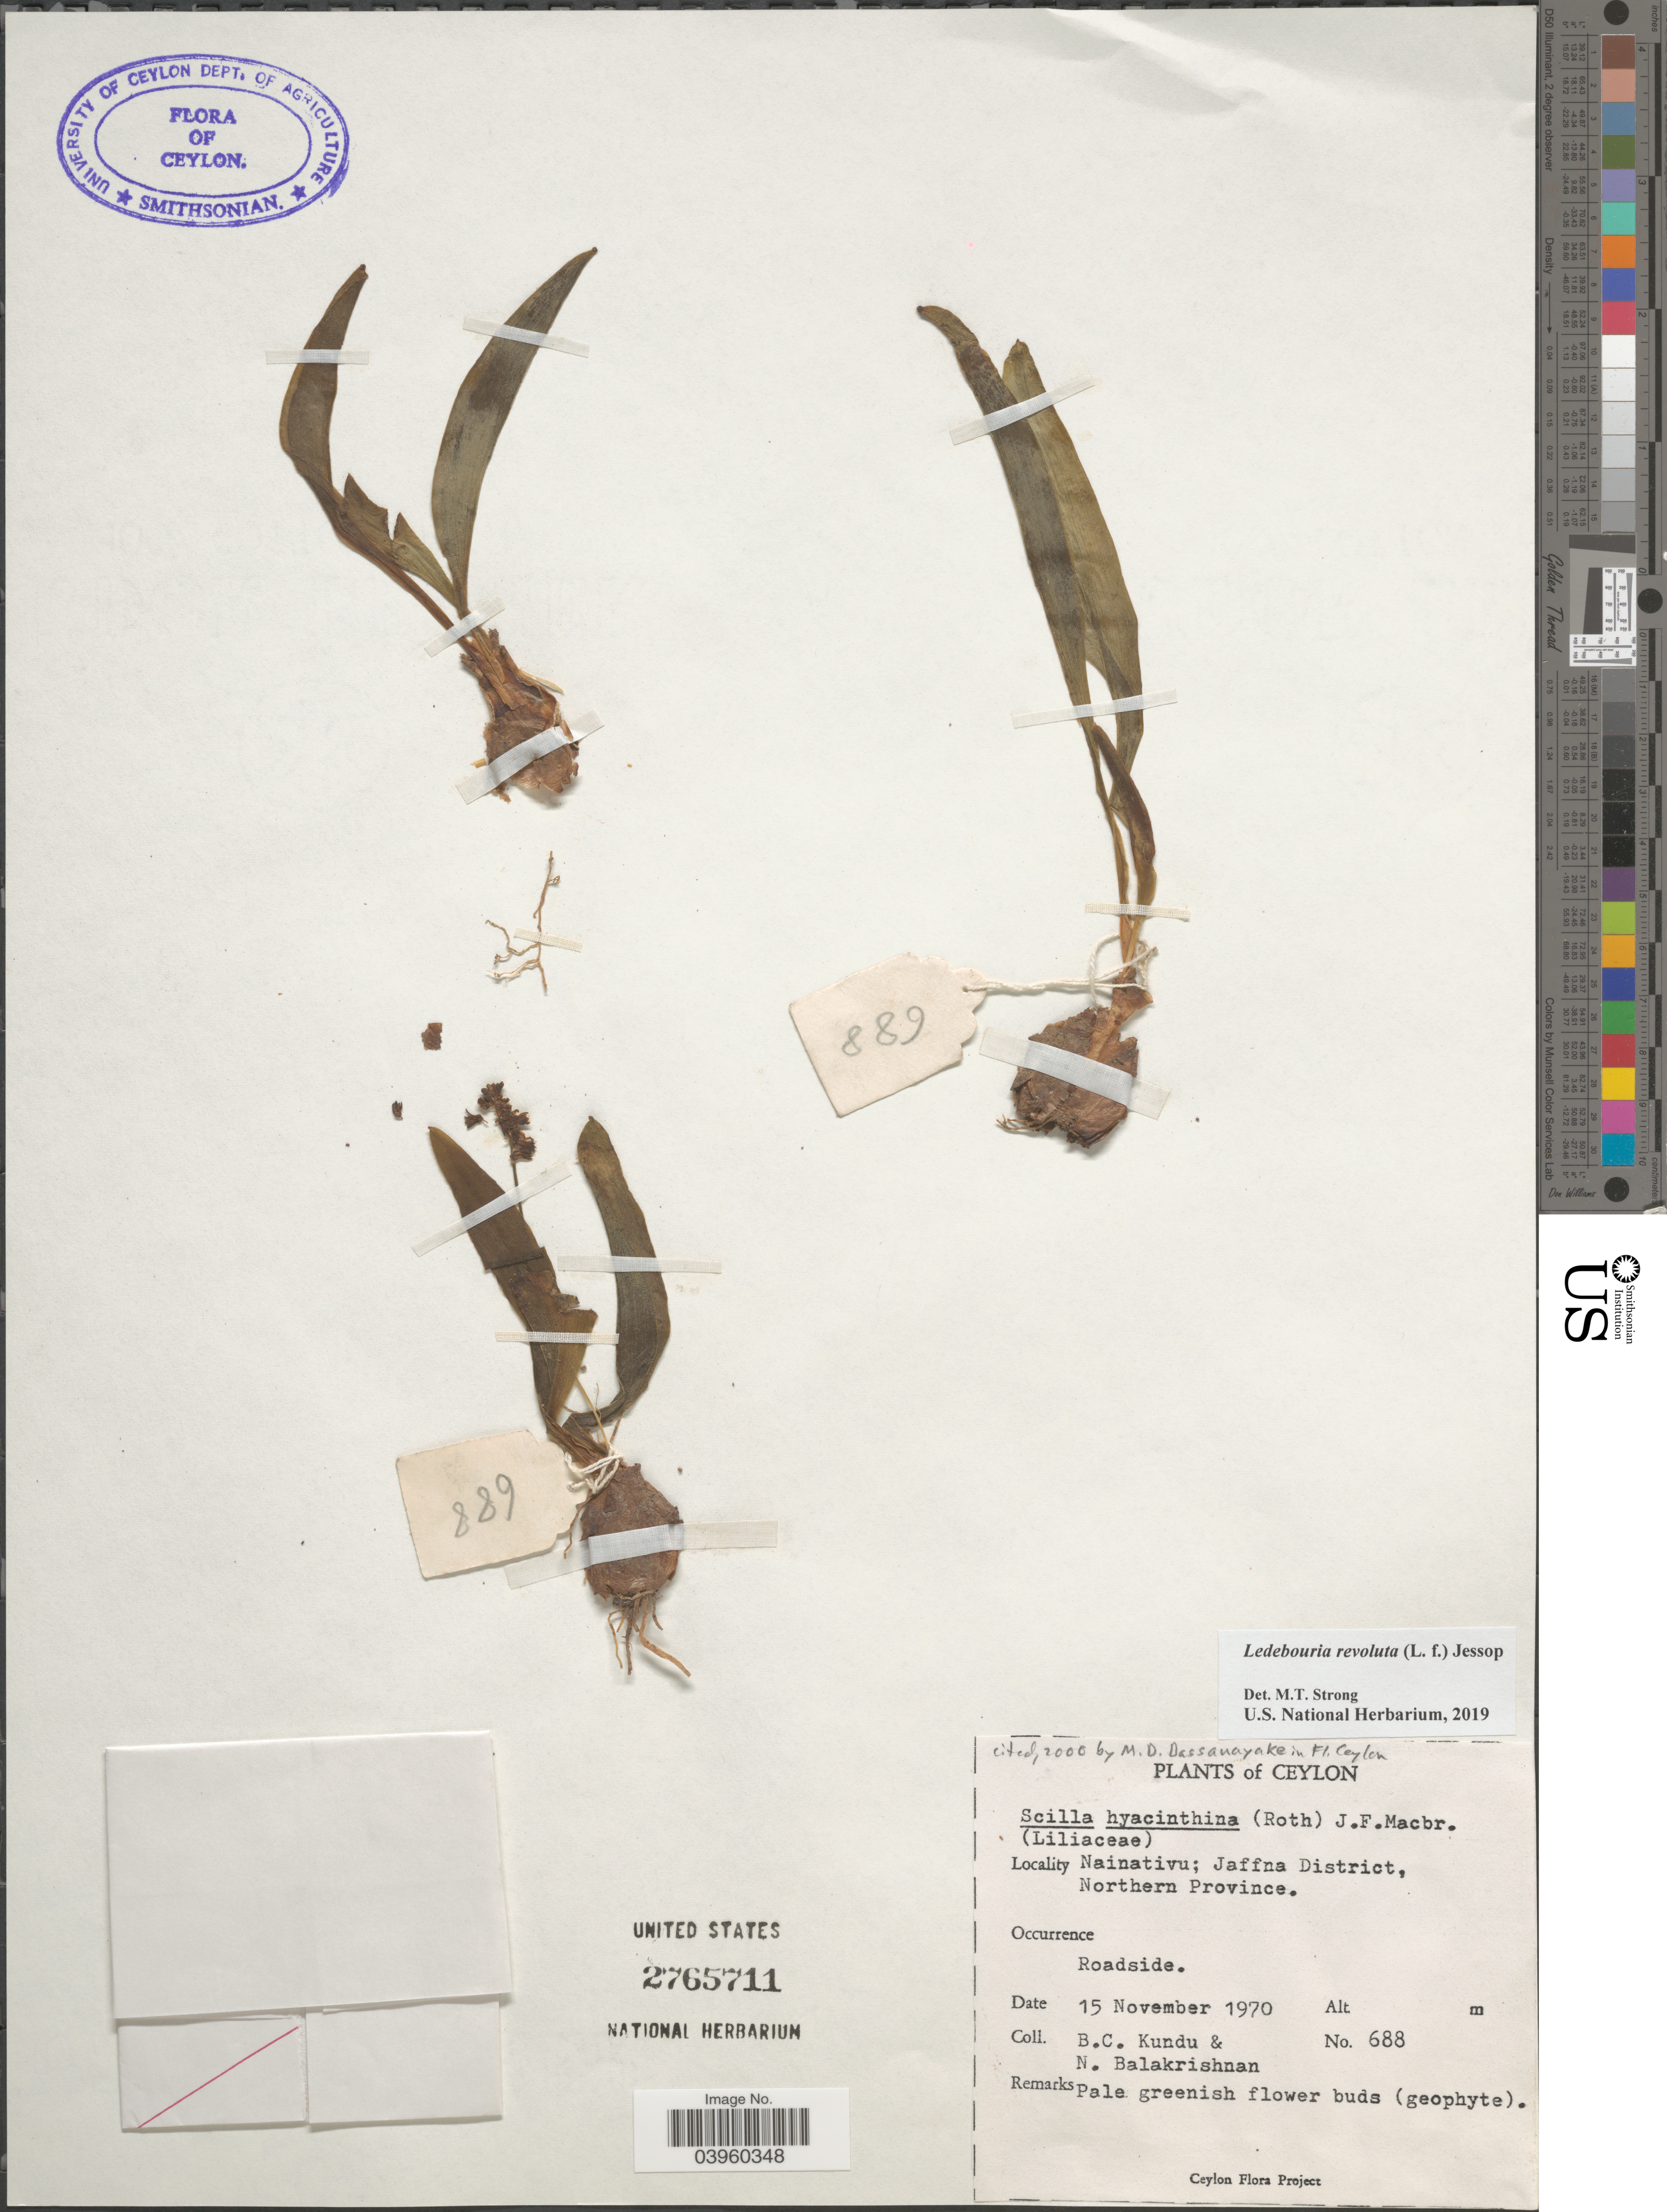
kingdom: Plantae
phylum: Tracheophyta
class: Liliopsida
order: Asparagales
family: Asparagaceae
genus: Ledebouria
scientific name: Ledebouria revoluta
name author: (L. f.) Jessop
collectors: B. C. Kundu & N. Balakrishnan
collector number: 688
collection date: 1970-11-15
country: Sri Lanka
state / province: Northern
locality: Ceylon. Nainativu; Jaffna District.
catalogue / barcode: US 2765711